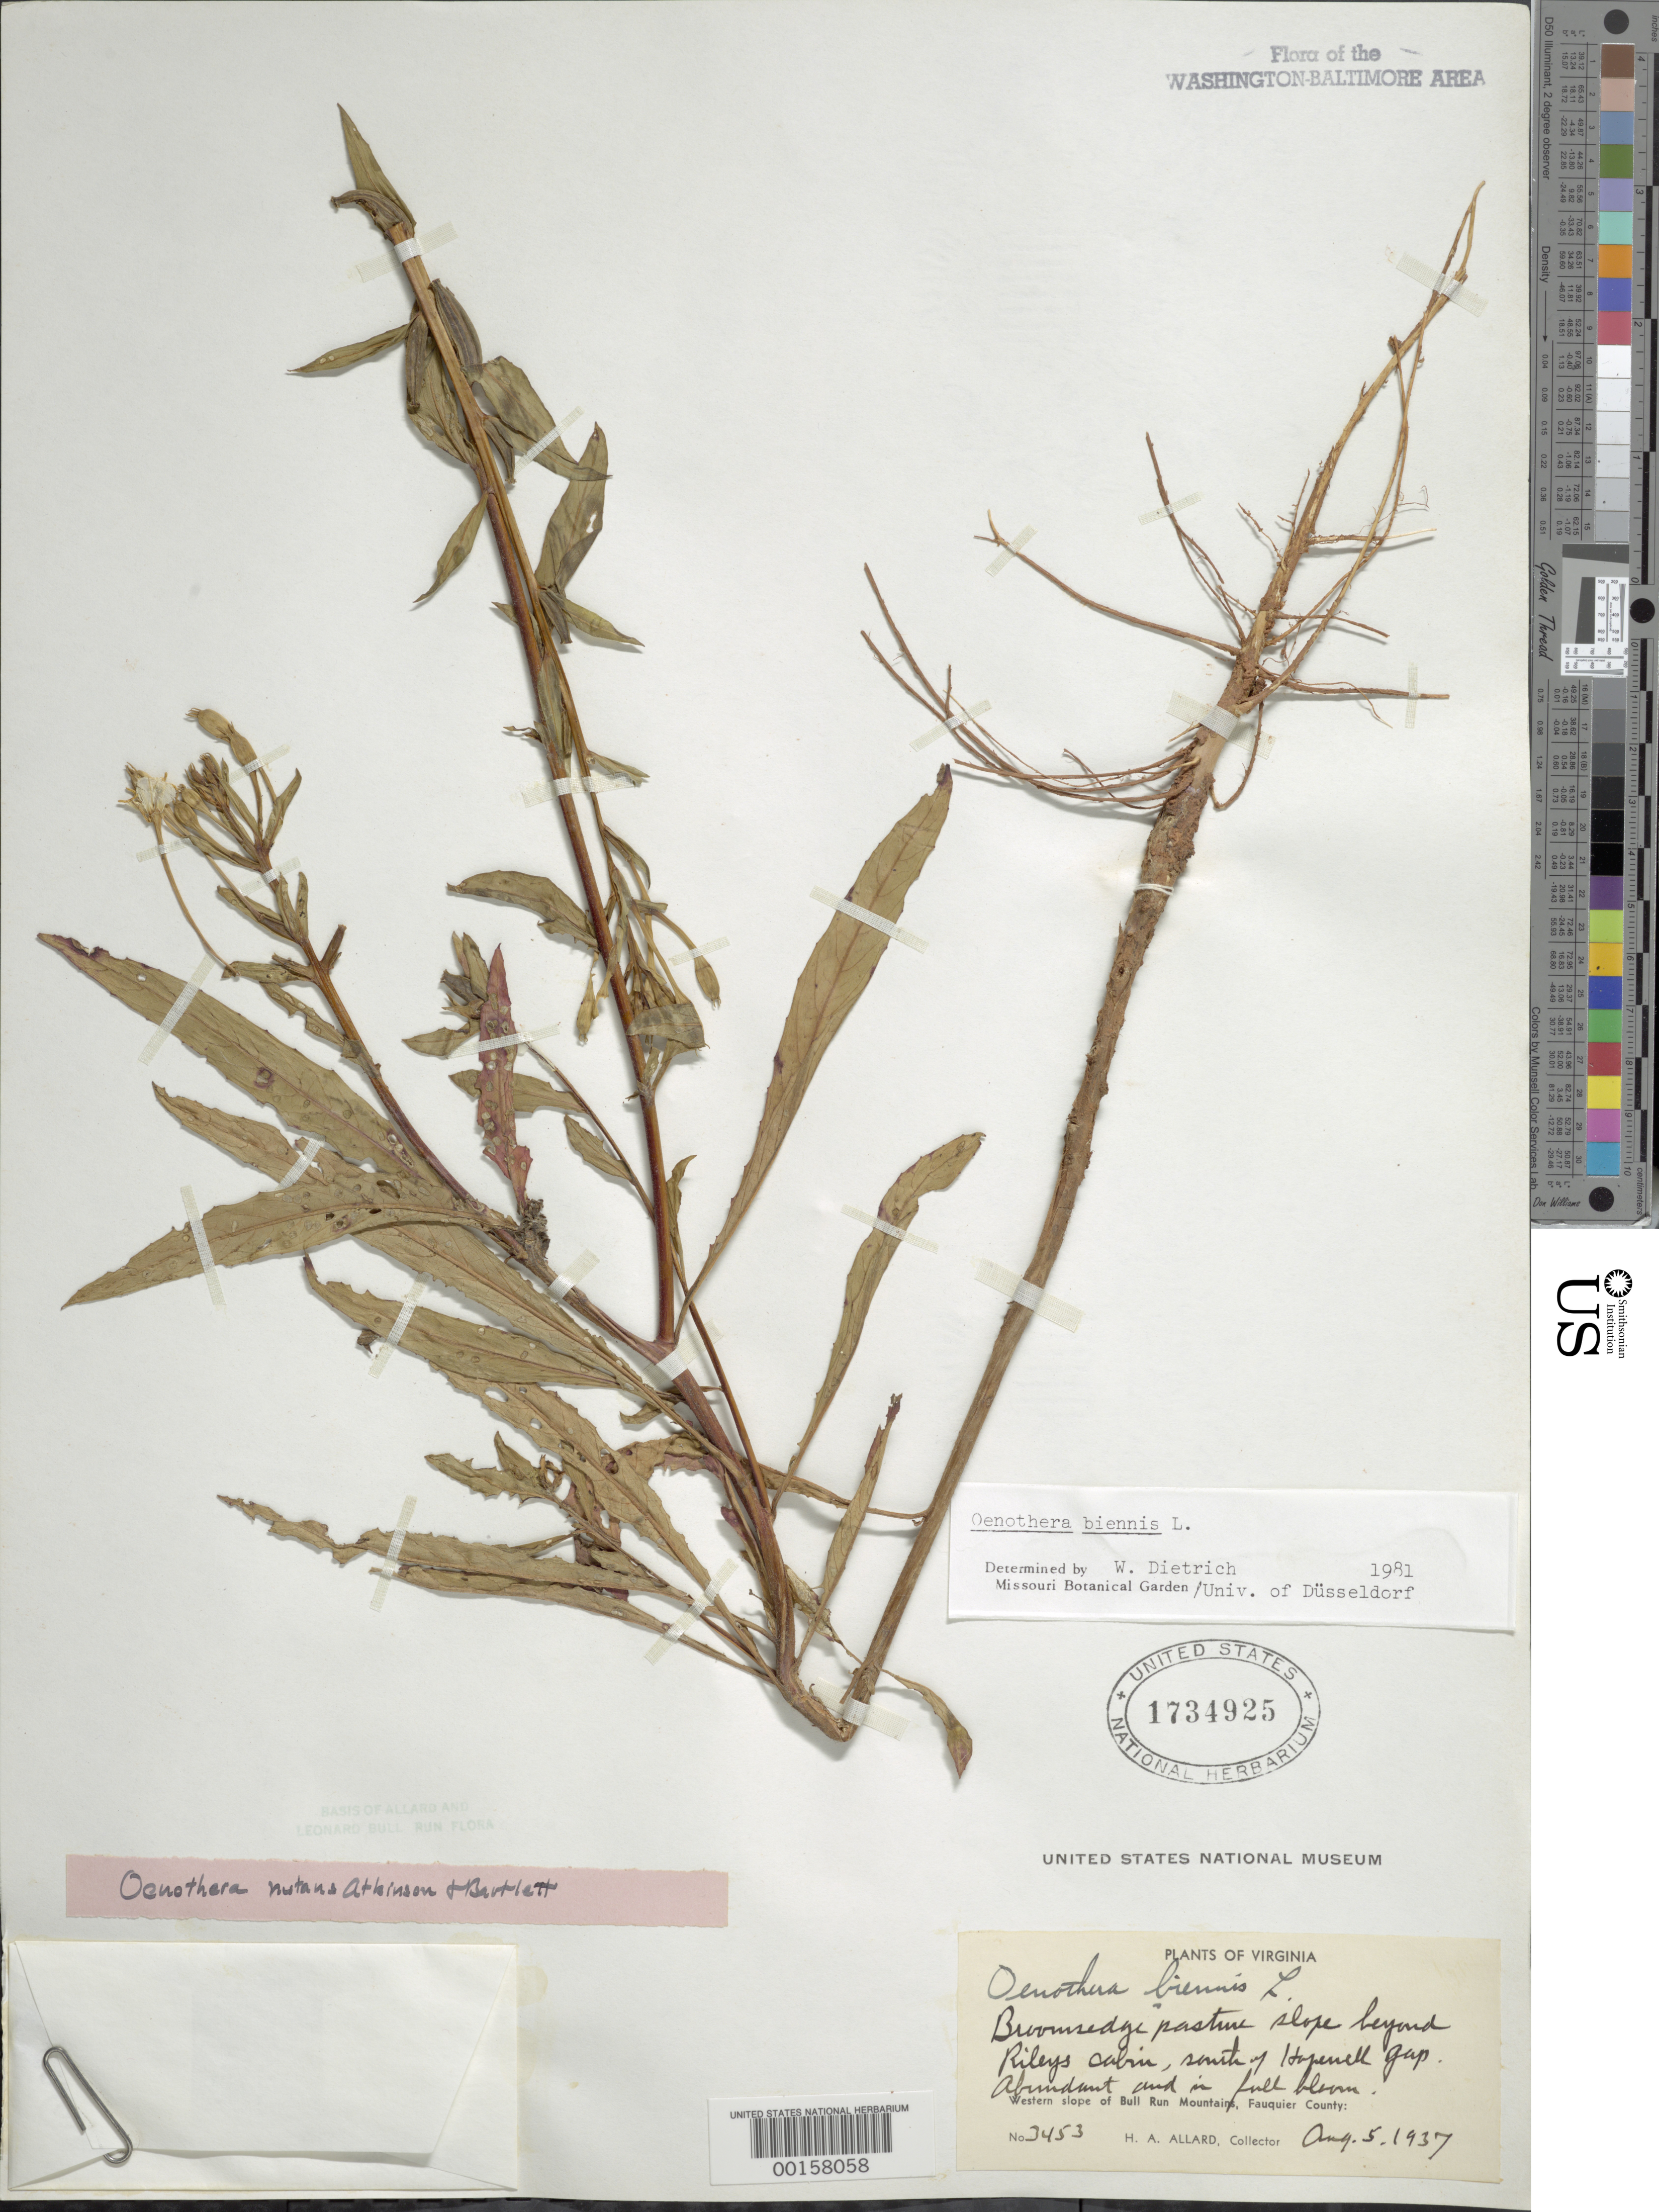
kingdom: Plantae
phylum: Tracheophyta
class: Magnoliopsida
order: Myrtales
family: Onagraceae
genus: Oenothera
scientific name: Oenothera biennis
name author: L.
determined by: Dietrich, W.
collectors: H. A. Allard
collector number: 3453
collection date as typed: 05 Aug 1937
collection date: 1937-08-05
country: United States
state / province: Virginia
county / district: Fauquier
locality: Slope beyond Riley's Cabin, S of Hopewell Gap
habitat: Broomsedge pasture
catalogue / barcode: US 1734925